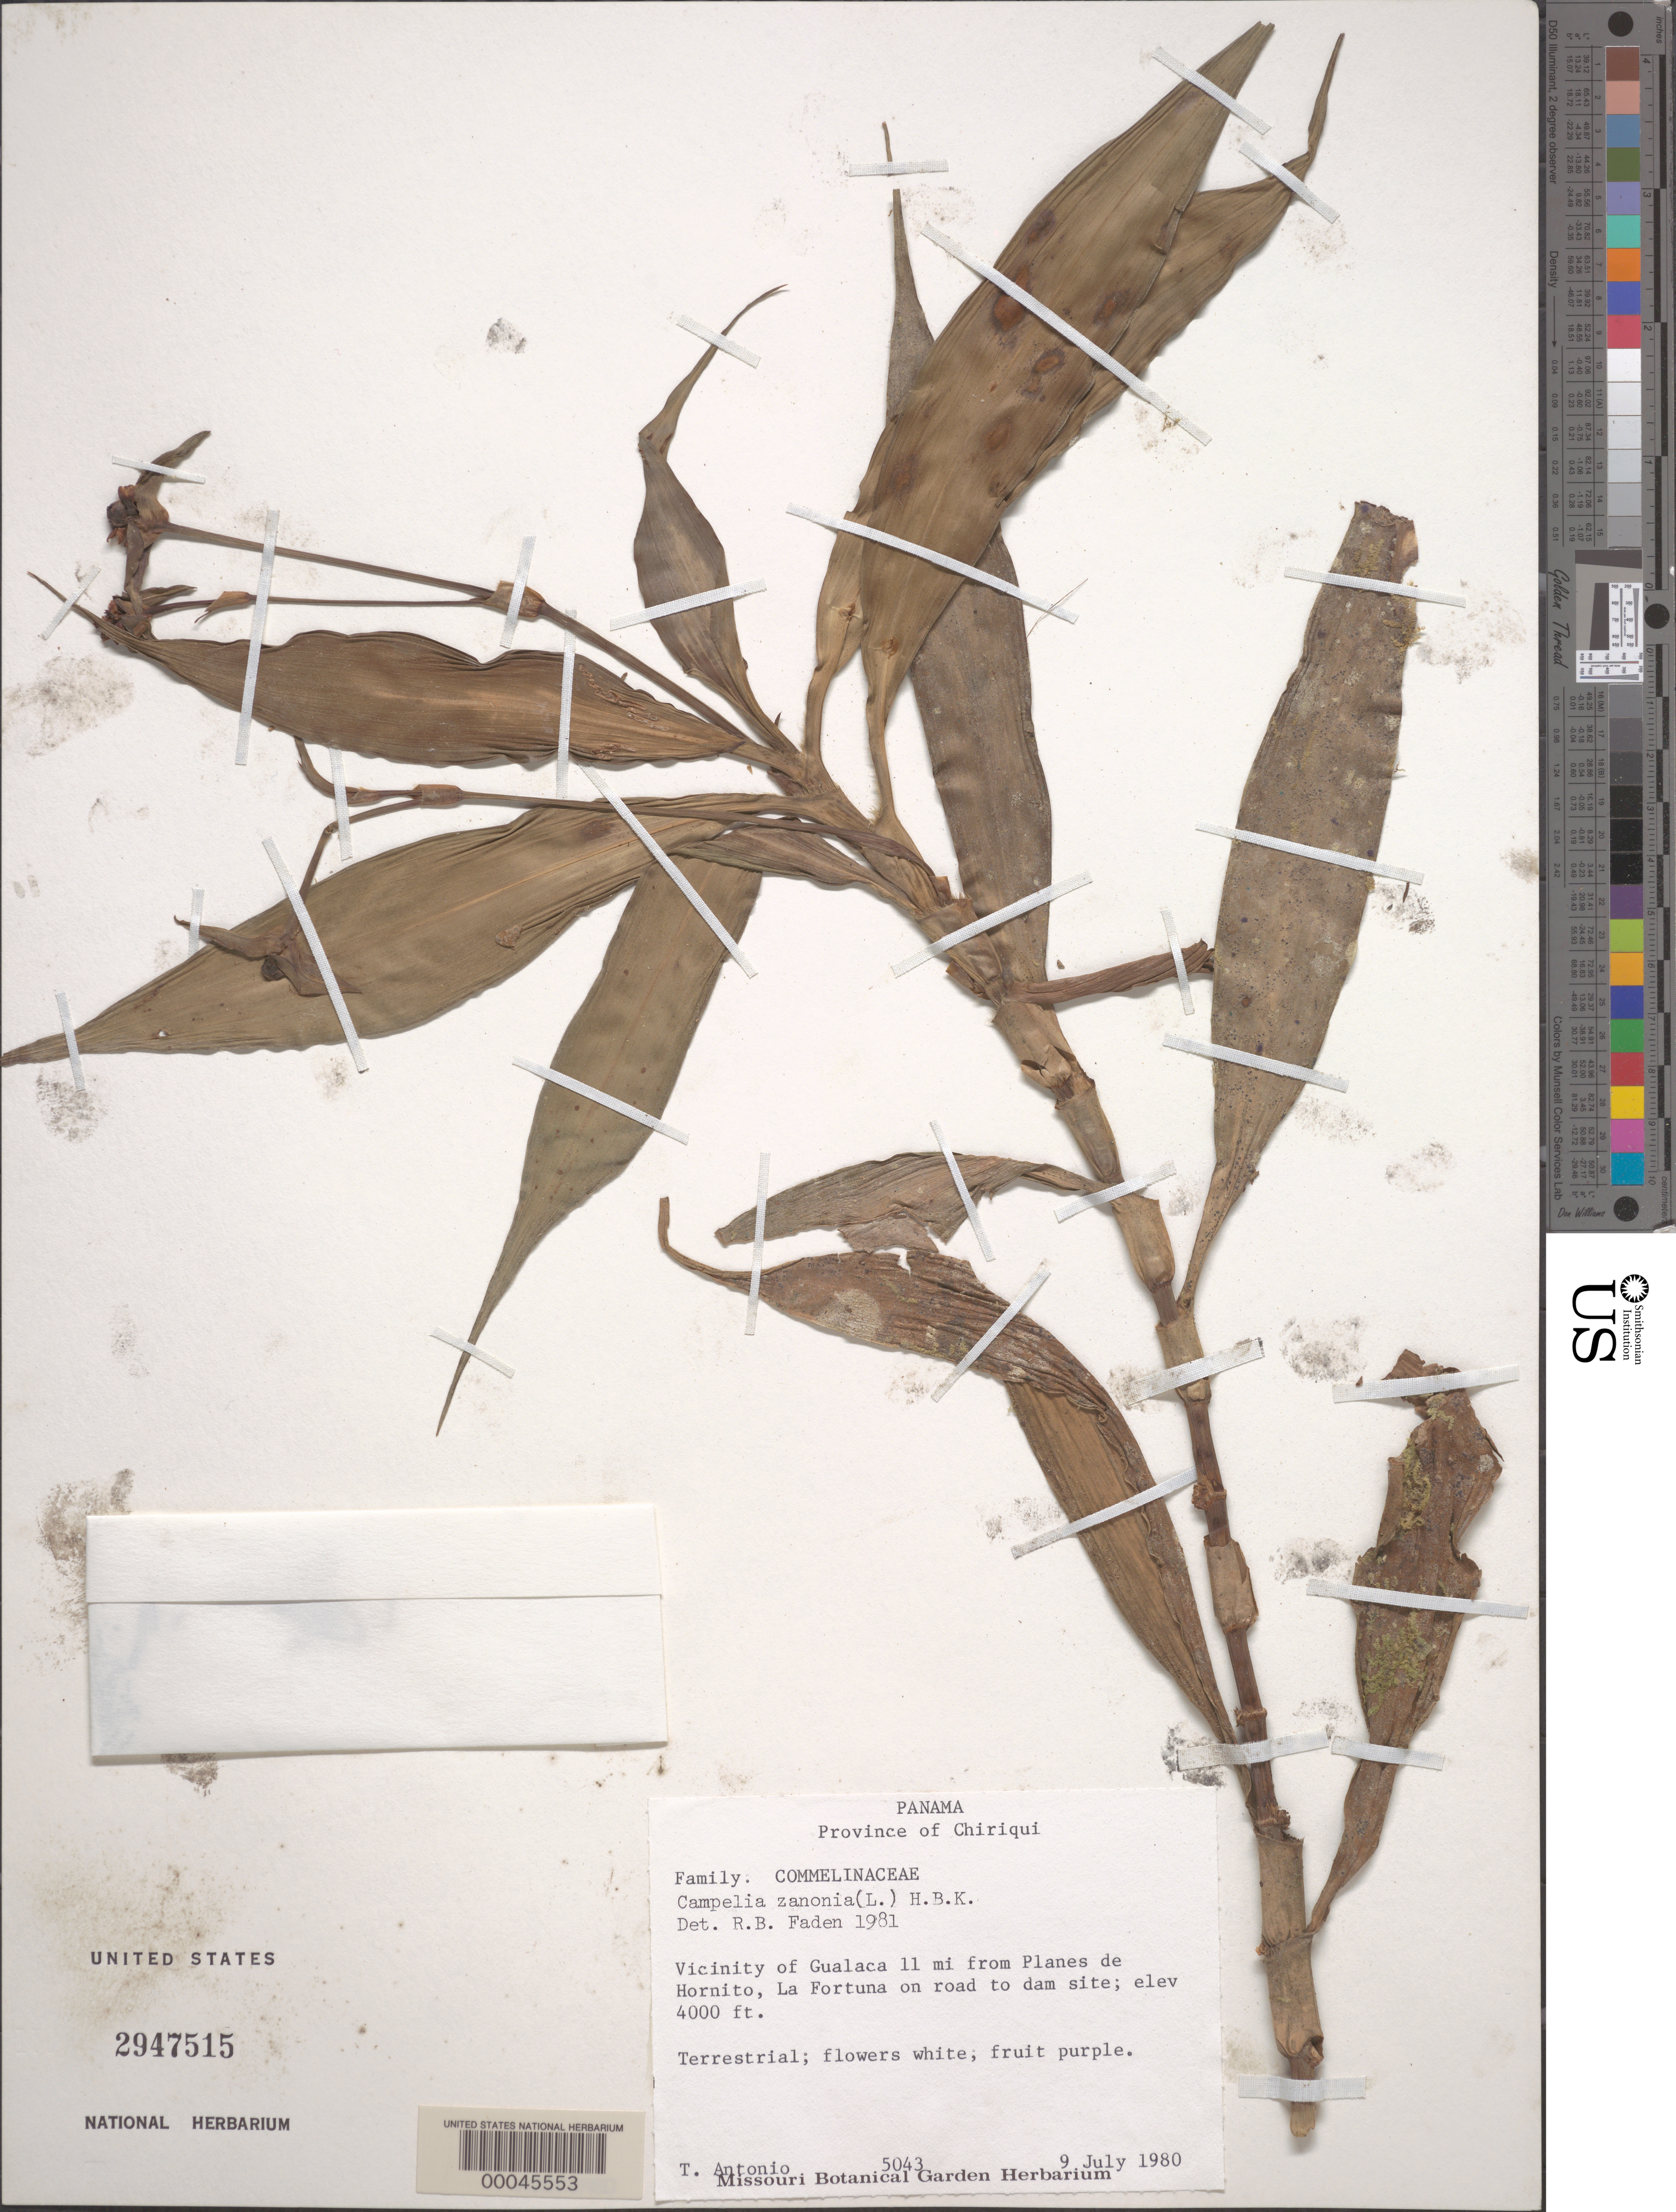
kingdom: Plantae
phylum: Tracheophyta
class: Liliopsida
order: Commelinales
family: Commelinaceae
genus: Tradescantia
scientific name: Tradescantia zanonia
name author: (L.) Sw.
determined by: Faden, Robert B., (US), Smithsonian Institution - National Museum of Natural History (UNITED STATES)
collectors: T. Antonio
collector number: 5043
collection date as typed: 09 Jul 1980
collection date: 1980-07-09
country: Panama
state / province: Chiriquí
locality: Near Gualaca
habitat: Roadside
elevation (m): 1220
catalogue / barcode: US 2947515